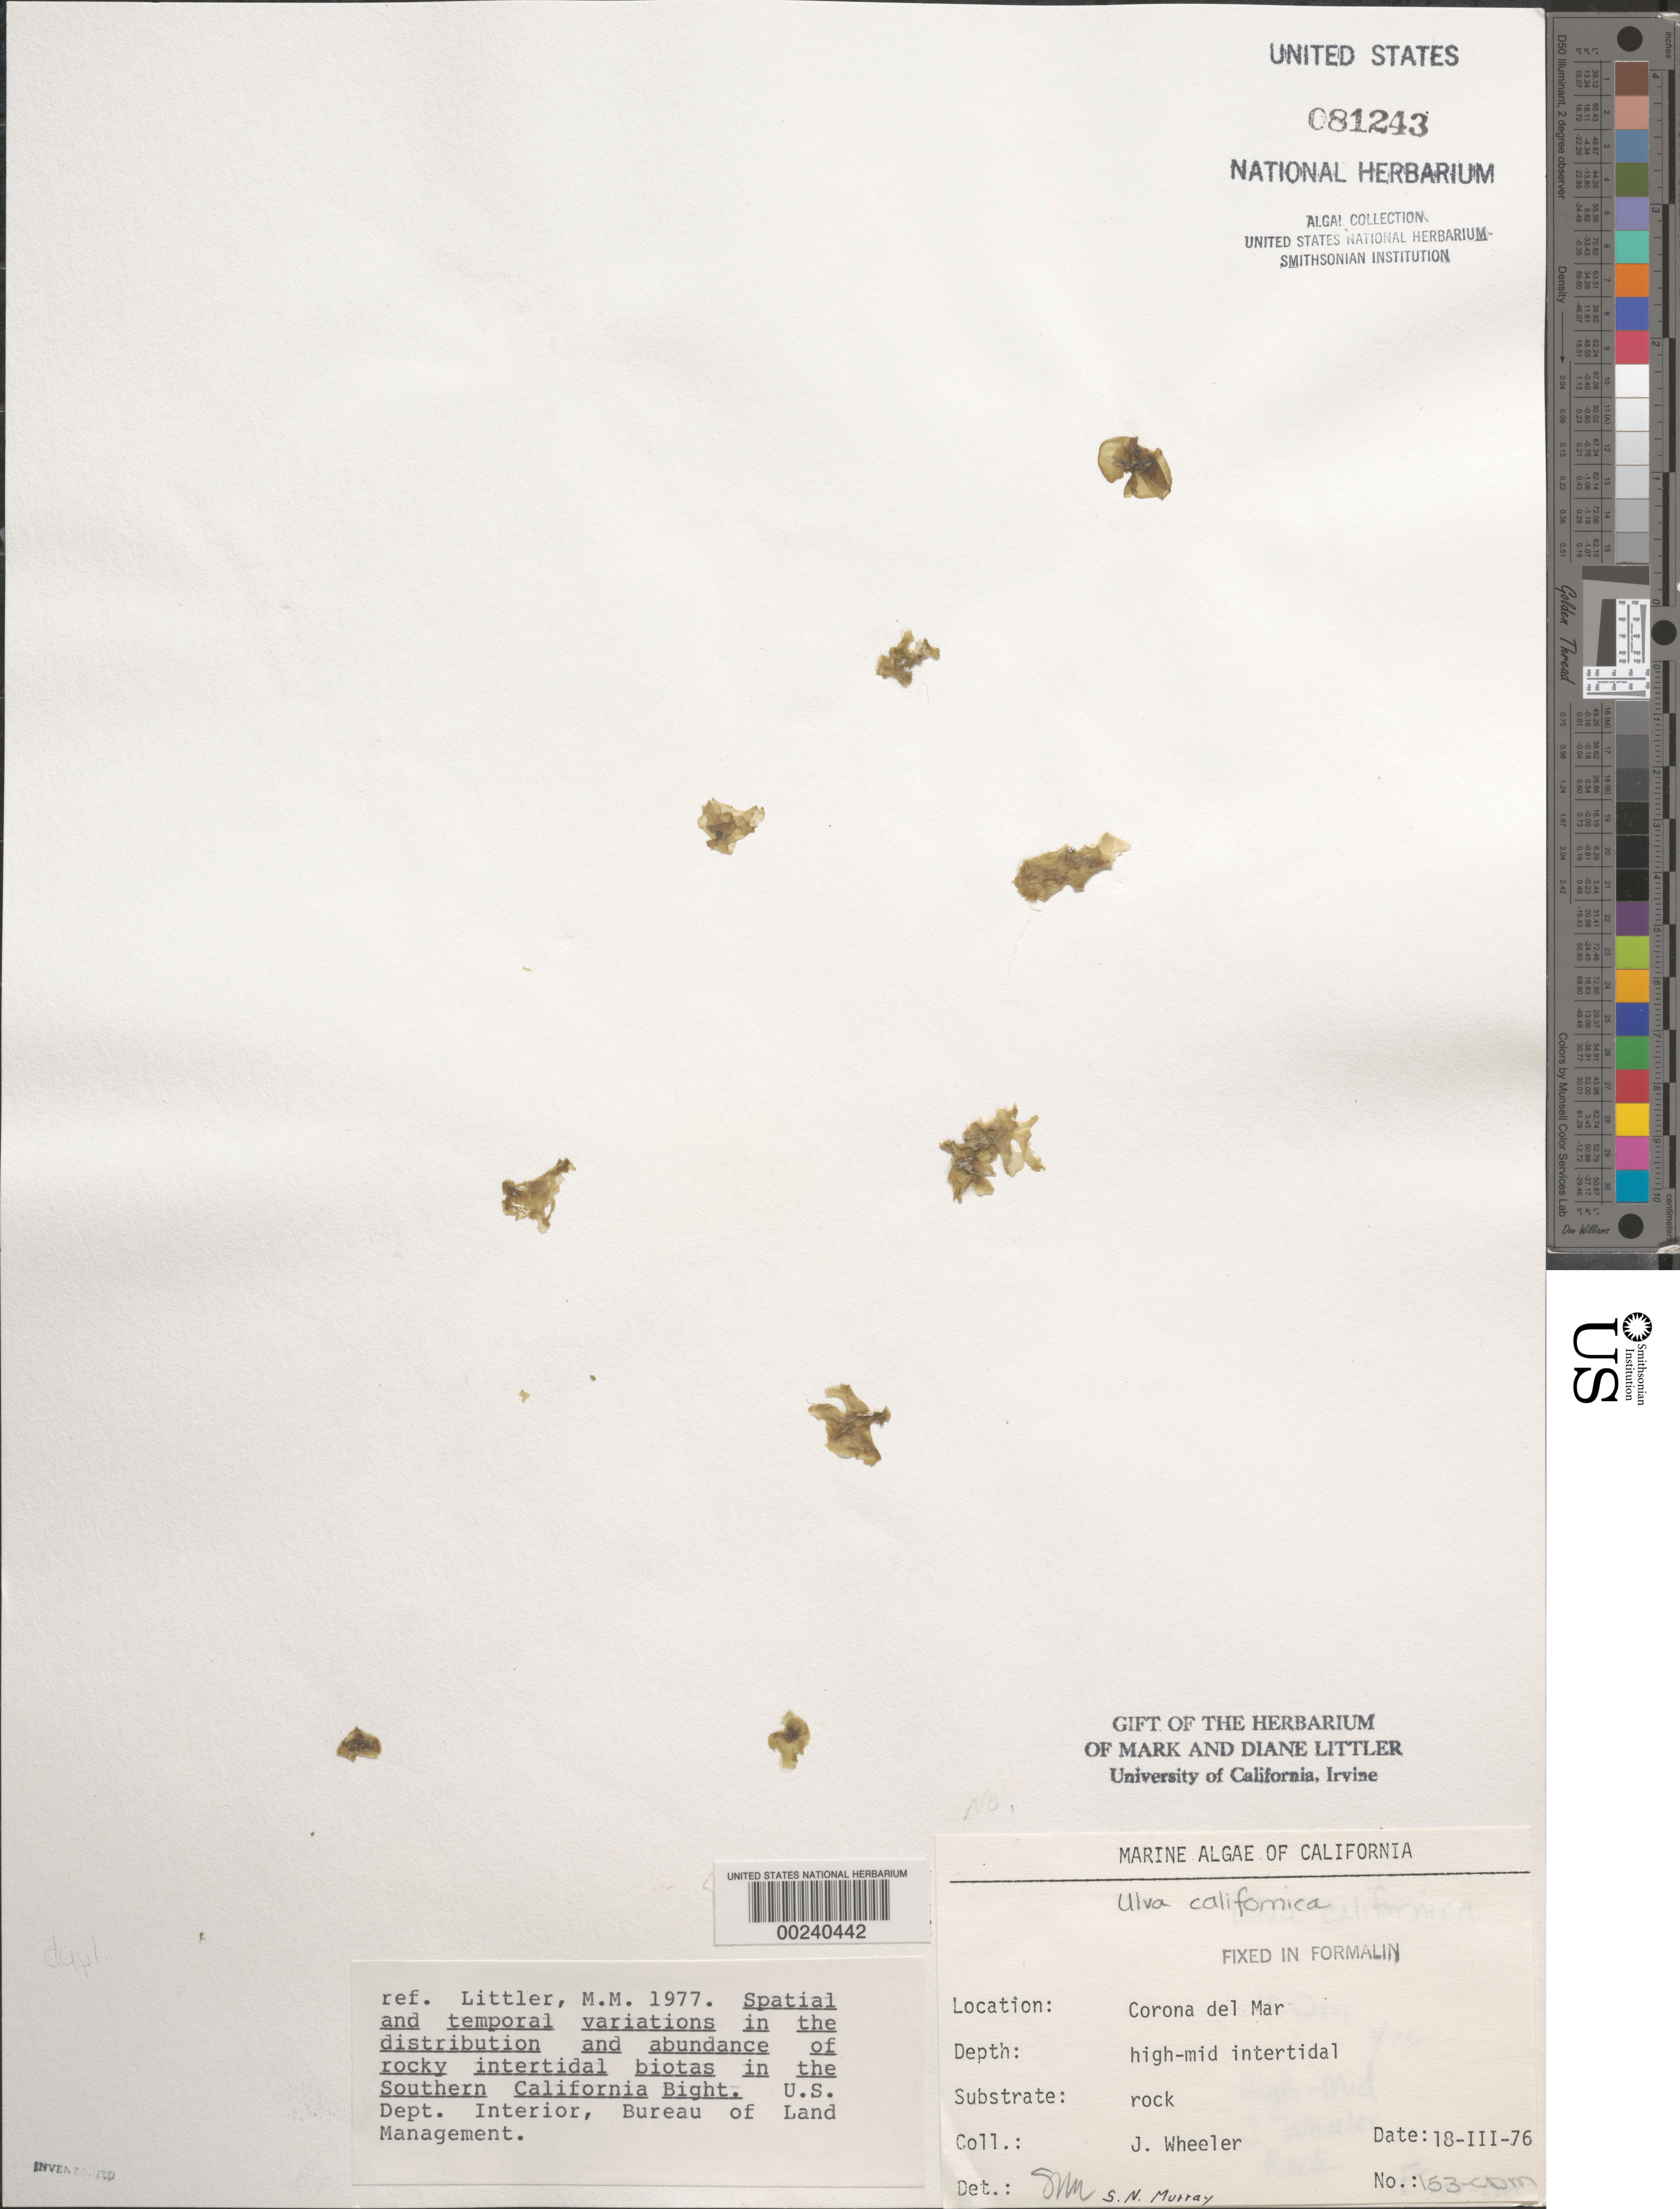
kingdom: Plantae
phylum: Chlorophyta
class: Ulvophyceae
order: Ulvales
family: Ulvaceae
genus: Ulva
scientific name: Ulva californica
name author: N.Wille in Collins et al.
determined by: Murray, S. N.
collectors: J. L. Wheeler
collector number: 153-CDM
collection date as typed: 18 Mar 1976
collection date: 1976-03-18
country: United States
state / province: California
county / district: Orange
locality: Corona del Mar, mouth of Morning Canyon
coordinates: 33 35'14"N, 117 51'54"W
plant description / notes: BLM-SOCALBIGHT Rocky Intertidal Survey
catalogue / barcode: US 81243